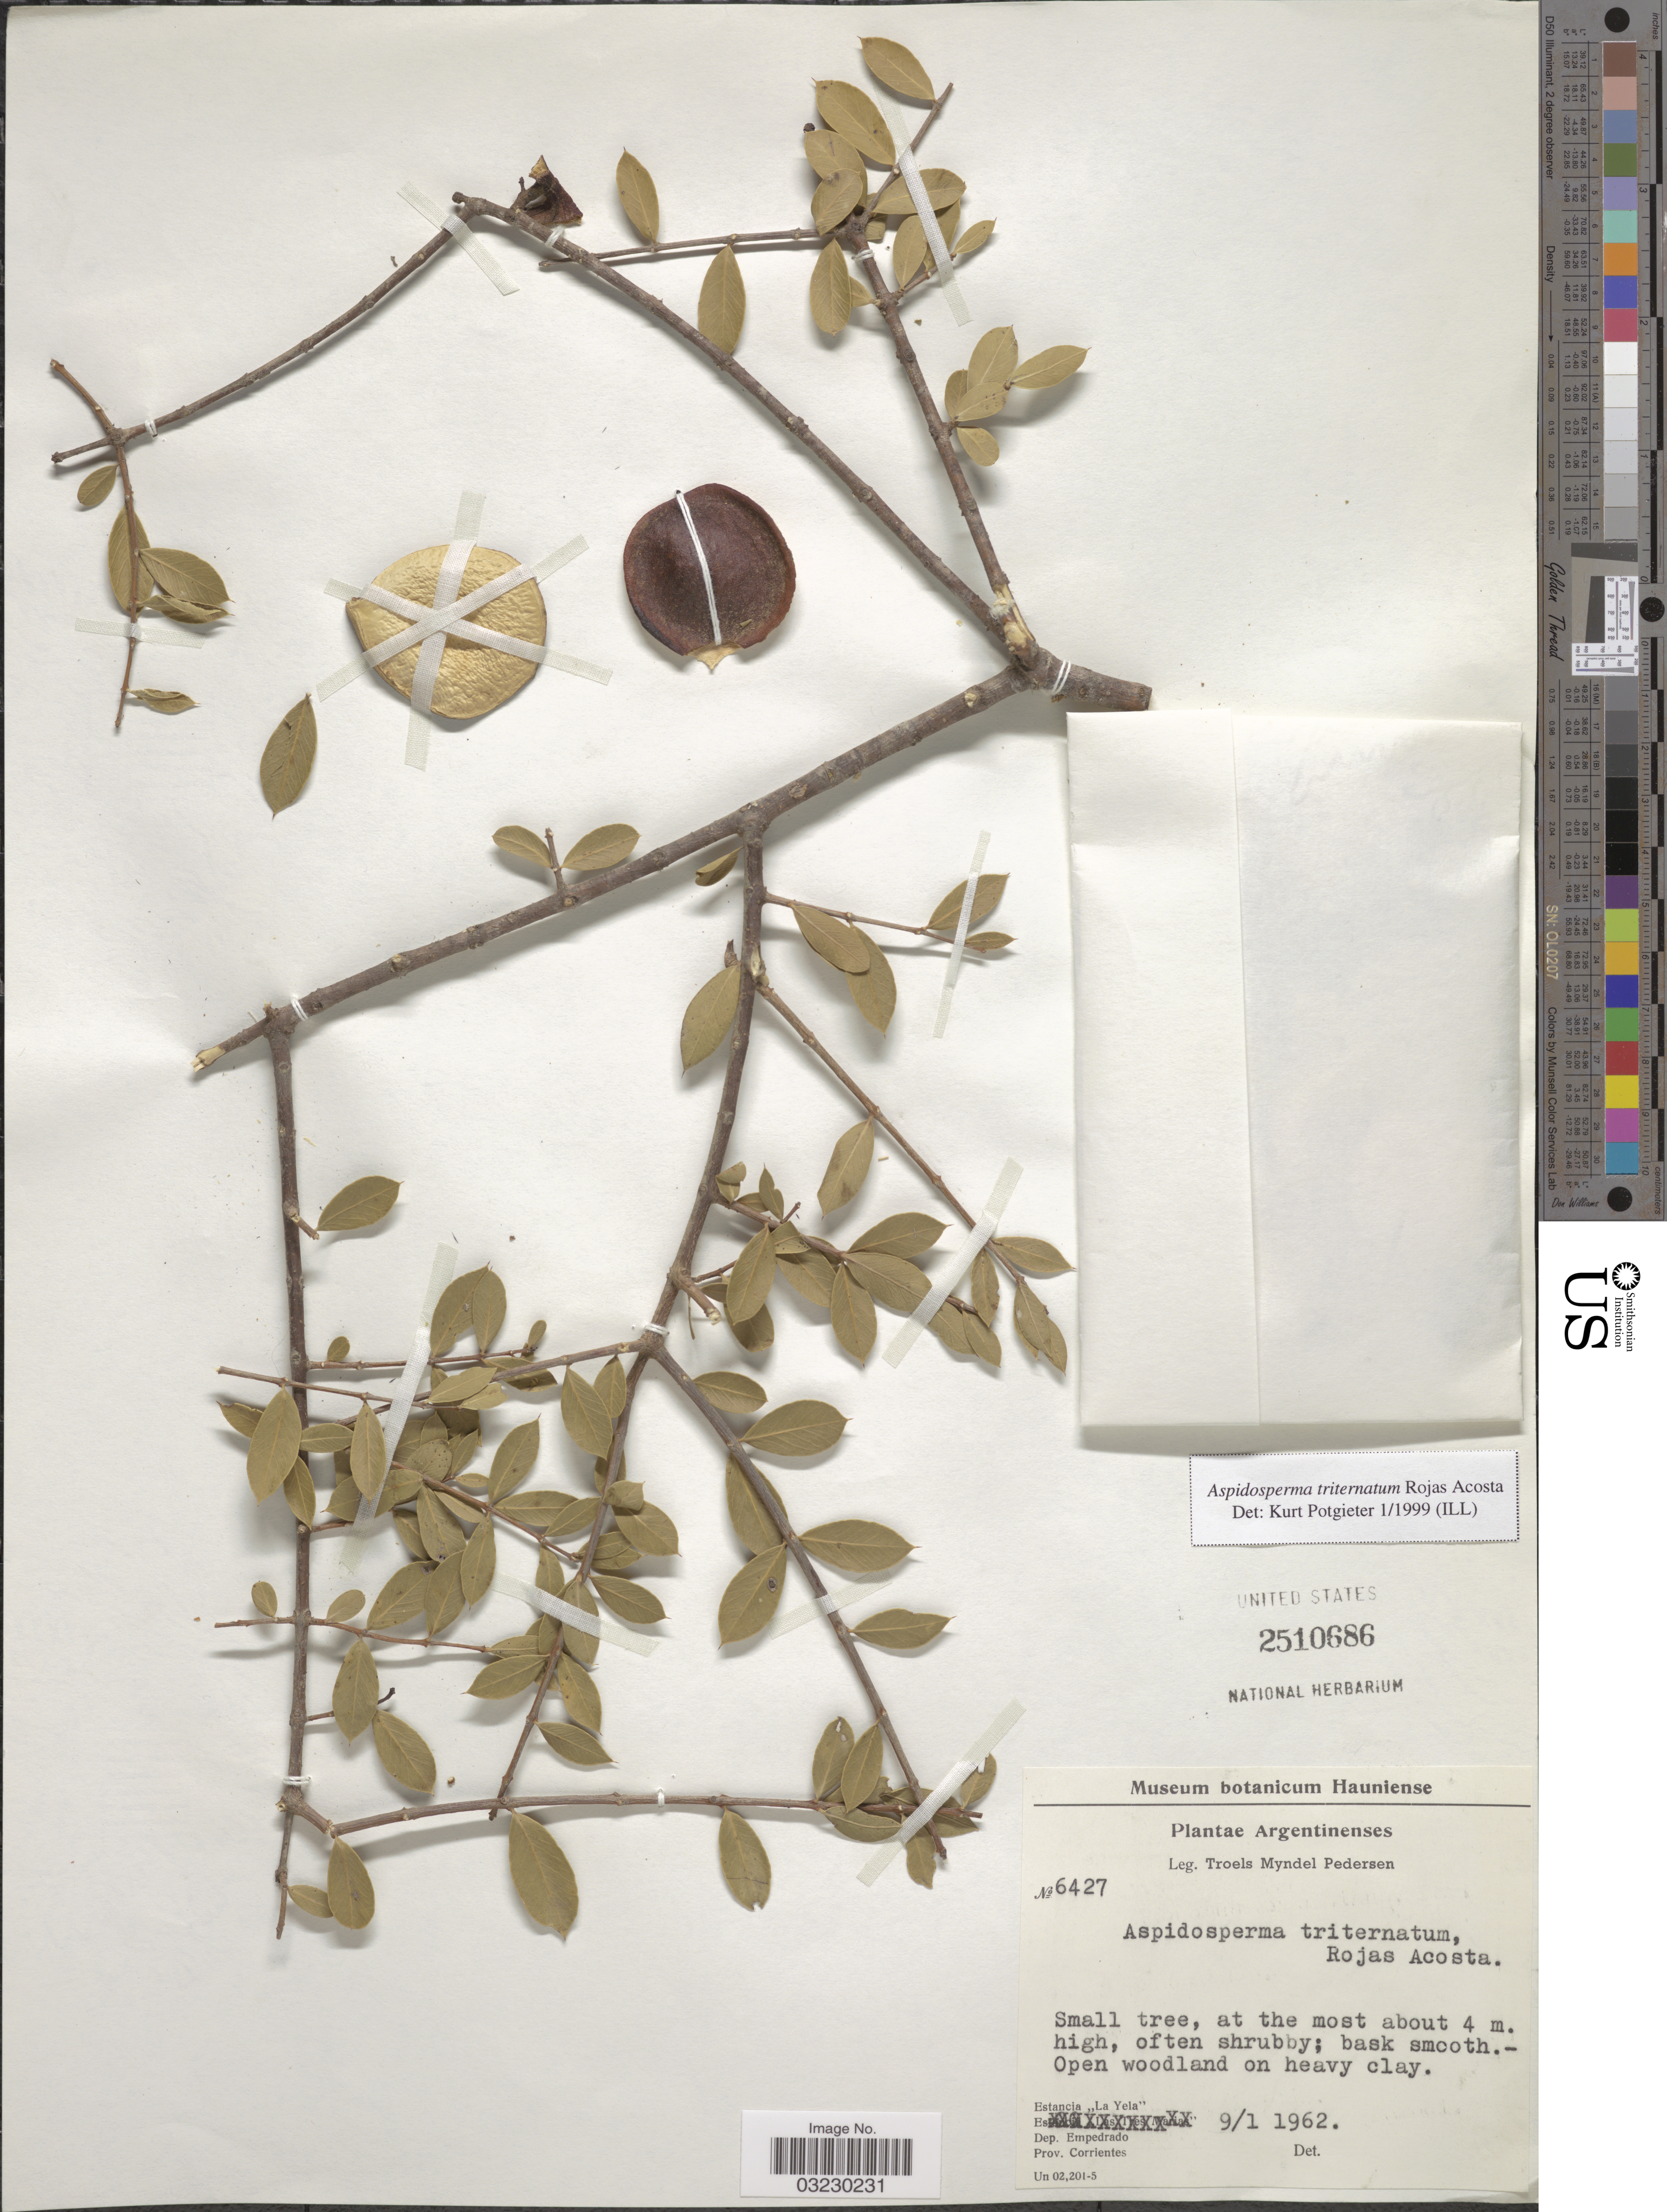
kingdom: Plantae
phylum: Tracheophyta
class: Magnoliopsida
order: Gentianales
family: Apocynaceae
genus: Aspidosperma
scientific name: Aspidosperma triternatum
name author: Rojas Acosta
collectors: T. Pederson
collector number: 6427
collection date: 1962-01-09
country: Argentina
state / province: Corrientes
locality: Estancia "La Yela". Dep. Empedrado. Prov. Corrientes.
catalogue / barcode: US 2510686